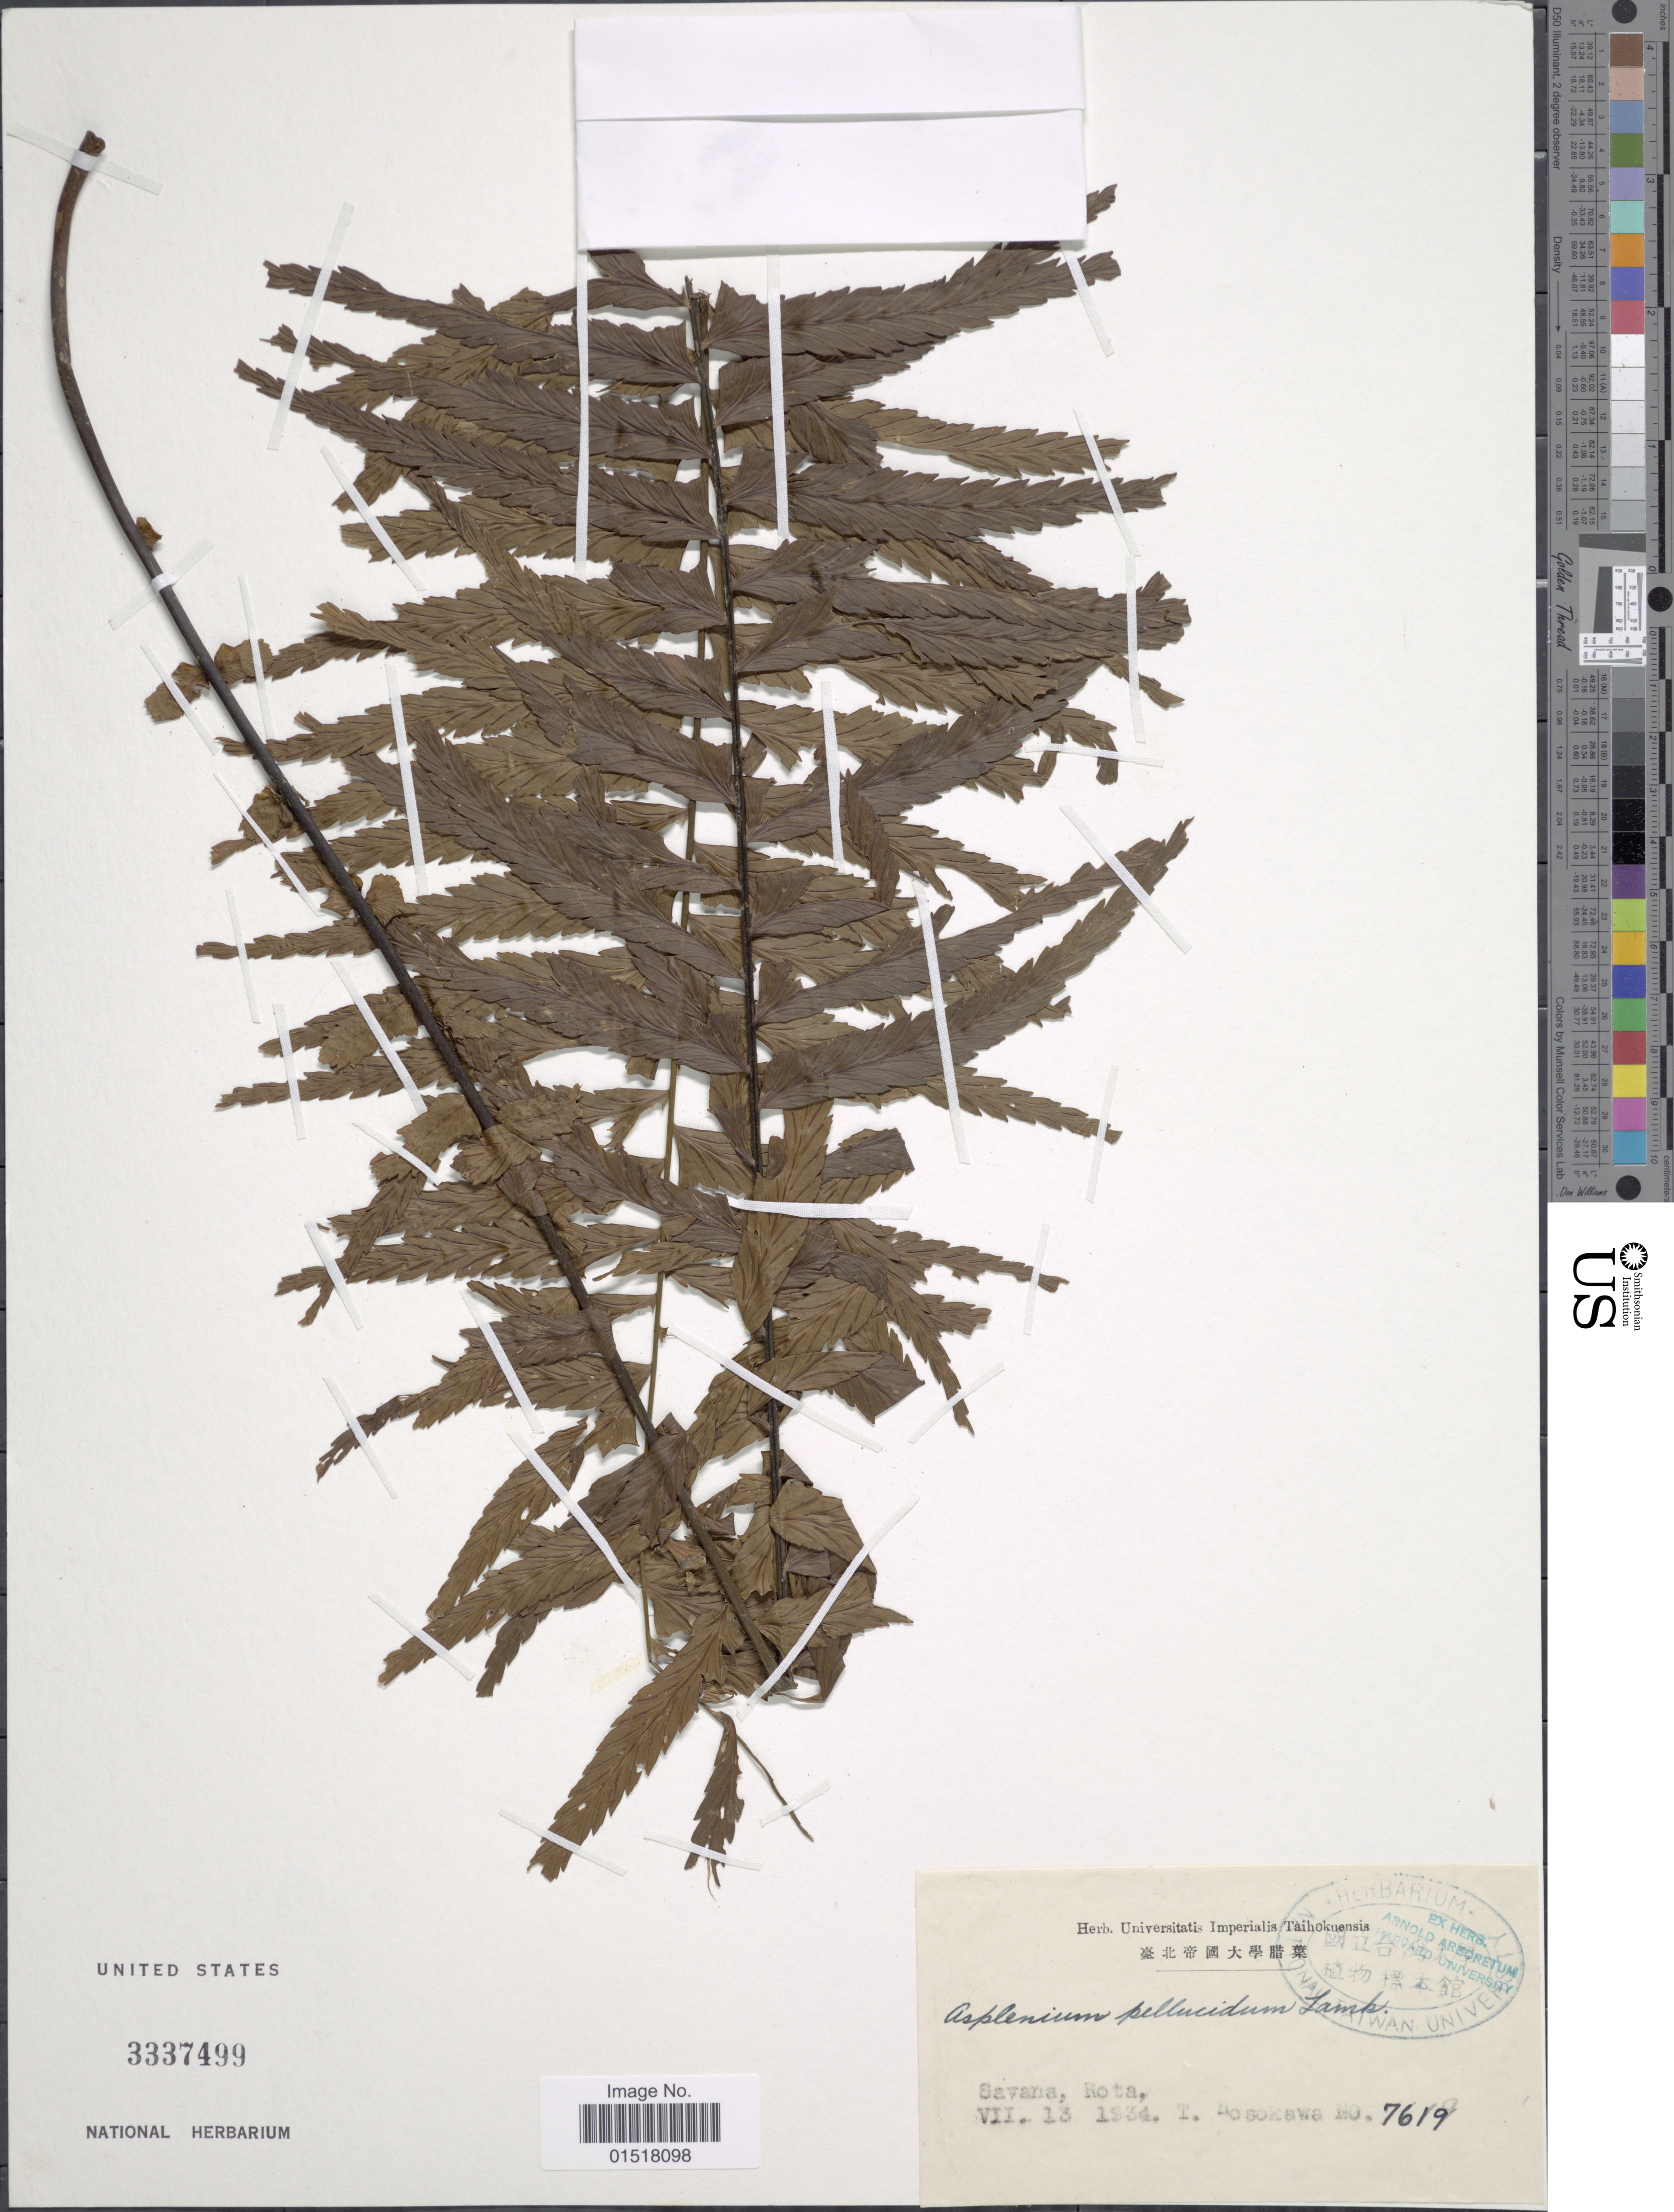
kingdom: Plantae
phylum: Tracheophyta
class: Polypodiopsida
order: Polypodiales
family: Aspleniaceae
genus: Asplenium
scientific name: Asplenium pellucidum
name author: Lam.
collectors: T. Hosakawa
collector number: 7619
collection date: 1934-07-13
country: Northern Mariana Islands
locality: Savana.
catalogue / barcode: US 3337499